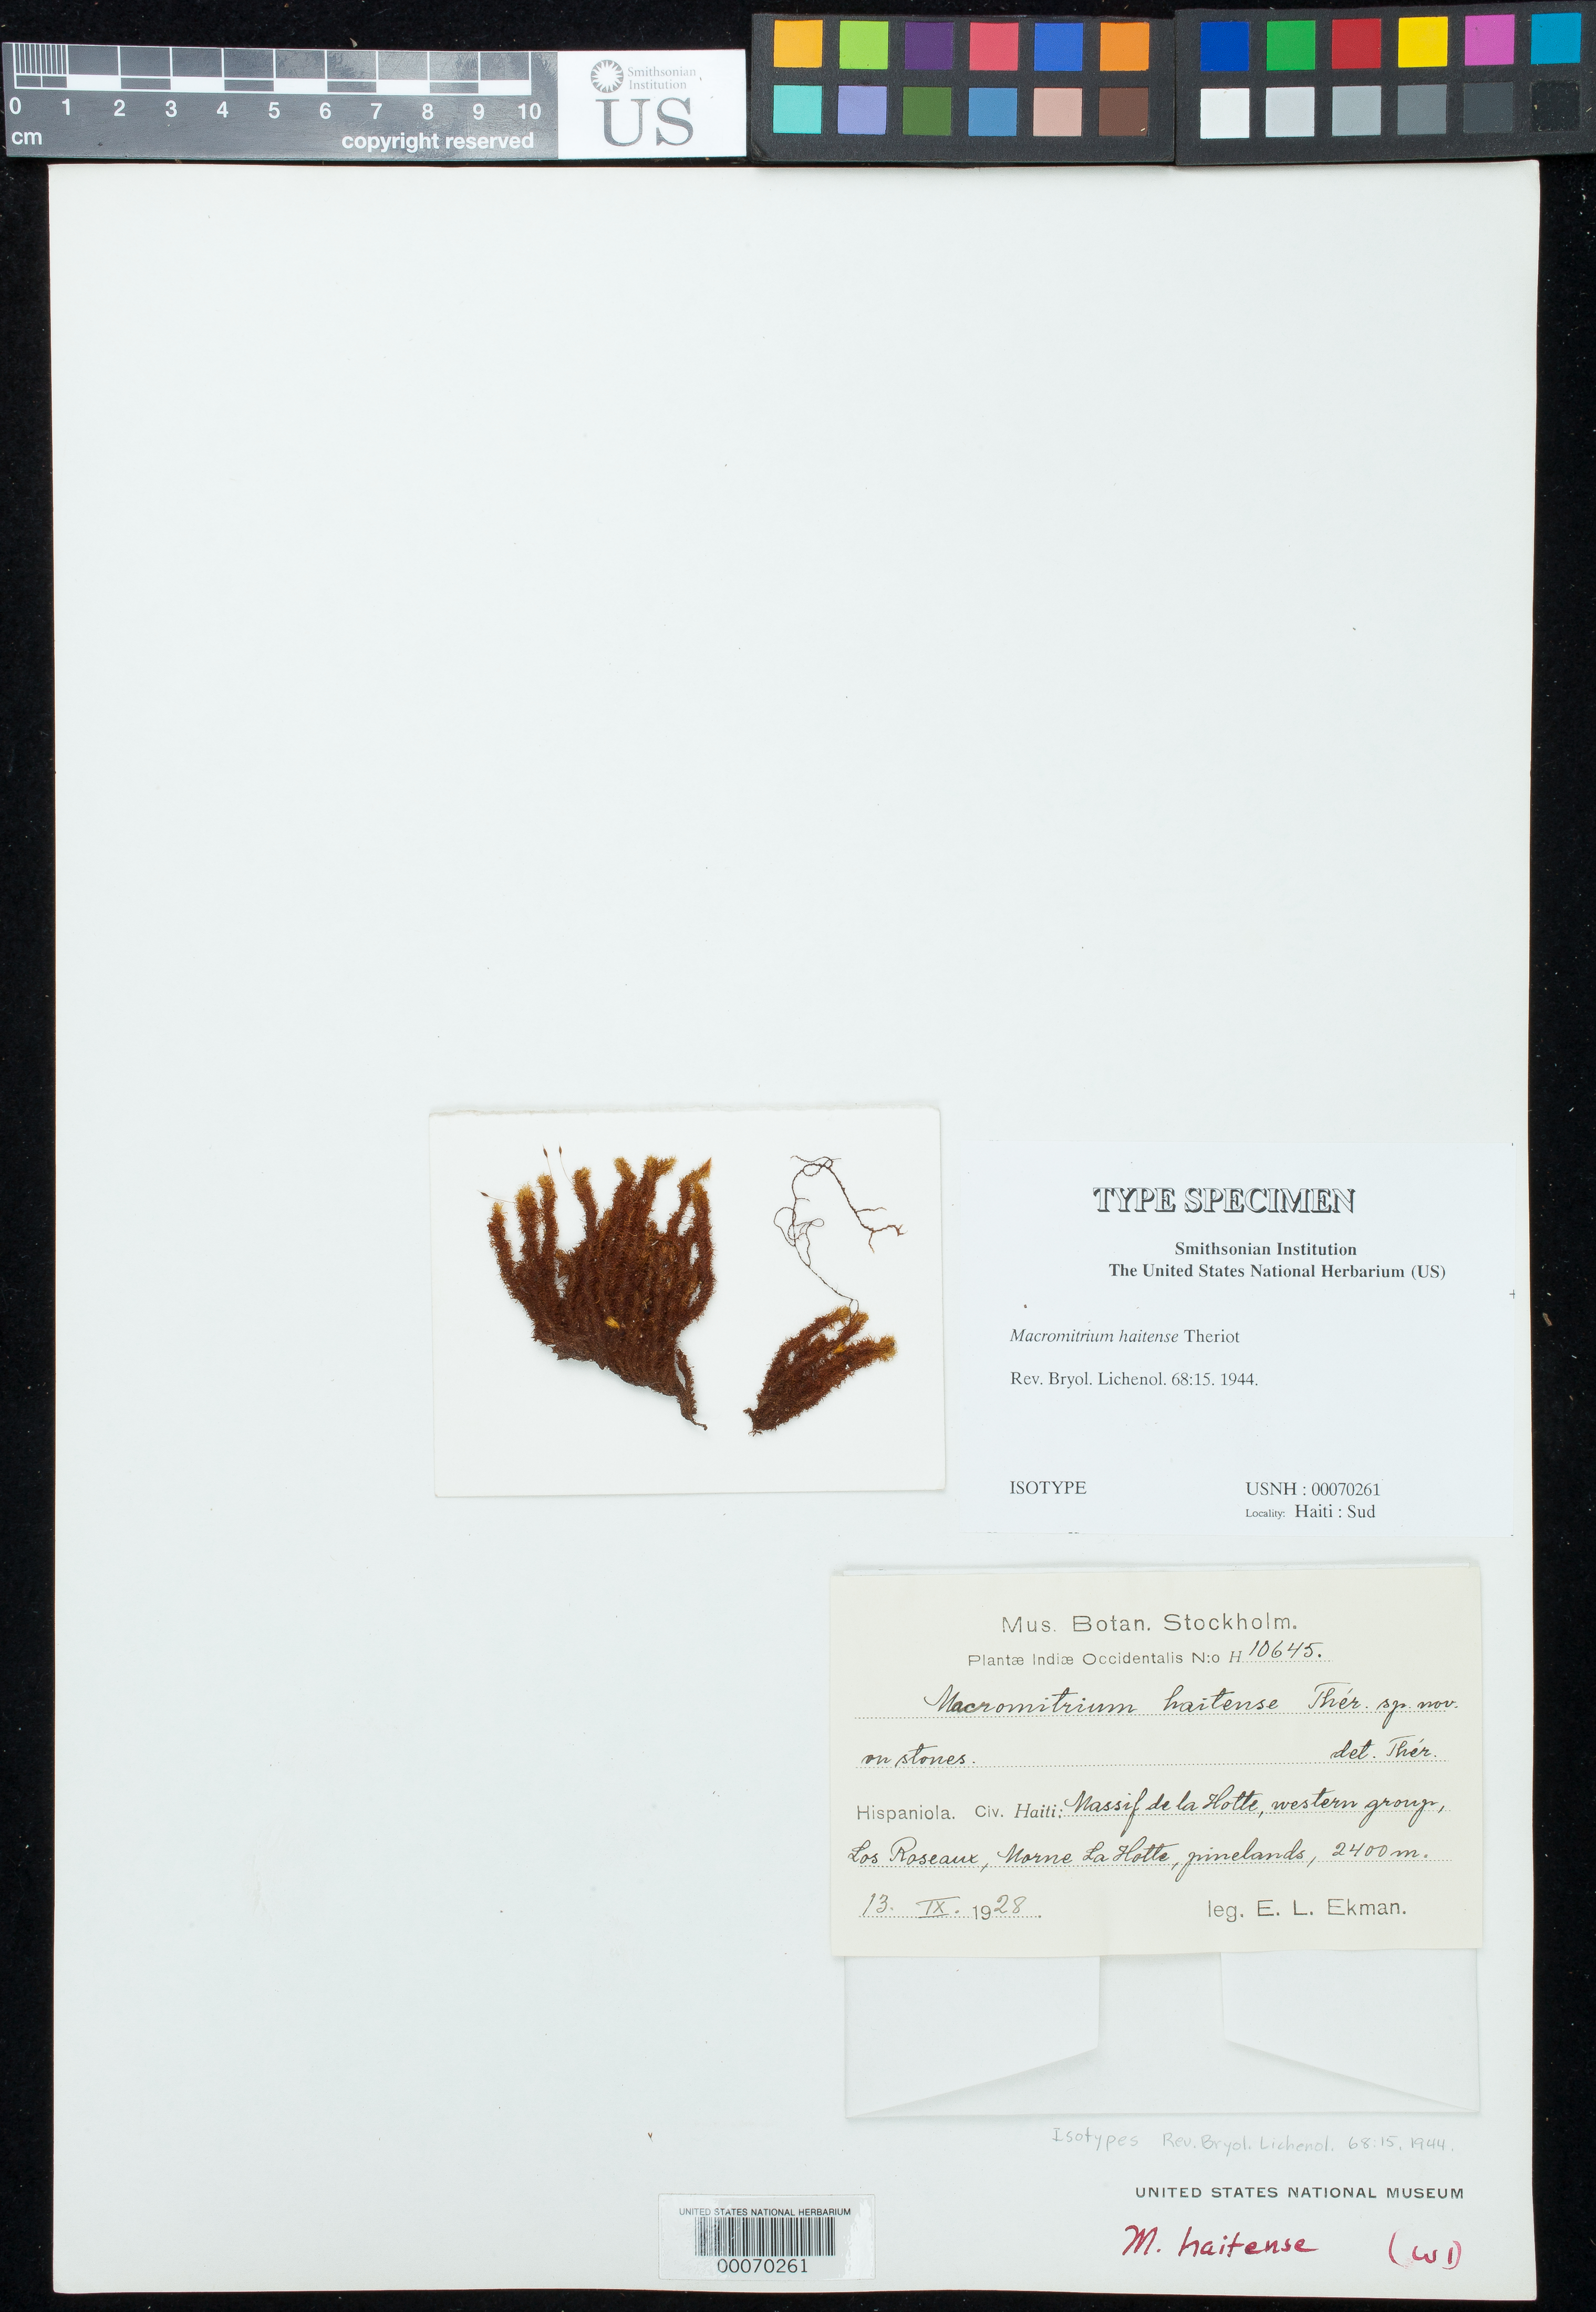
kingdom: Plantae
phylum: Bryophyta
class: Bryopsida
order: Orthotrichales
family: Orthotrichaceae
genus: Macromitrium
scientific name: Macromitrium haitense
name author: Thér.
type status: Isotype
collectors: E. L. Ekman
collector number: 10645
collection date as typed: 13 Sep 1928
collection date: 1928-09-13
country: Haiti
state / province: Sud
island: Hispaniola Island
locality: Massif de La Hotte, western group, Les Roseaux, Morne La Hotte.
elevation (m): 2400